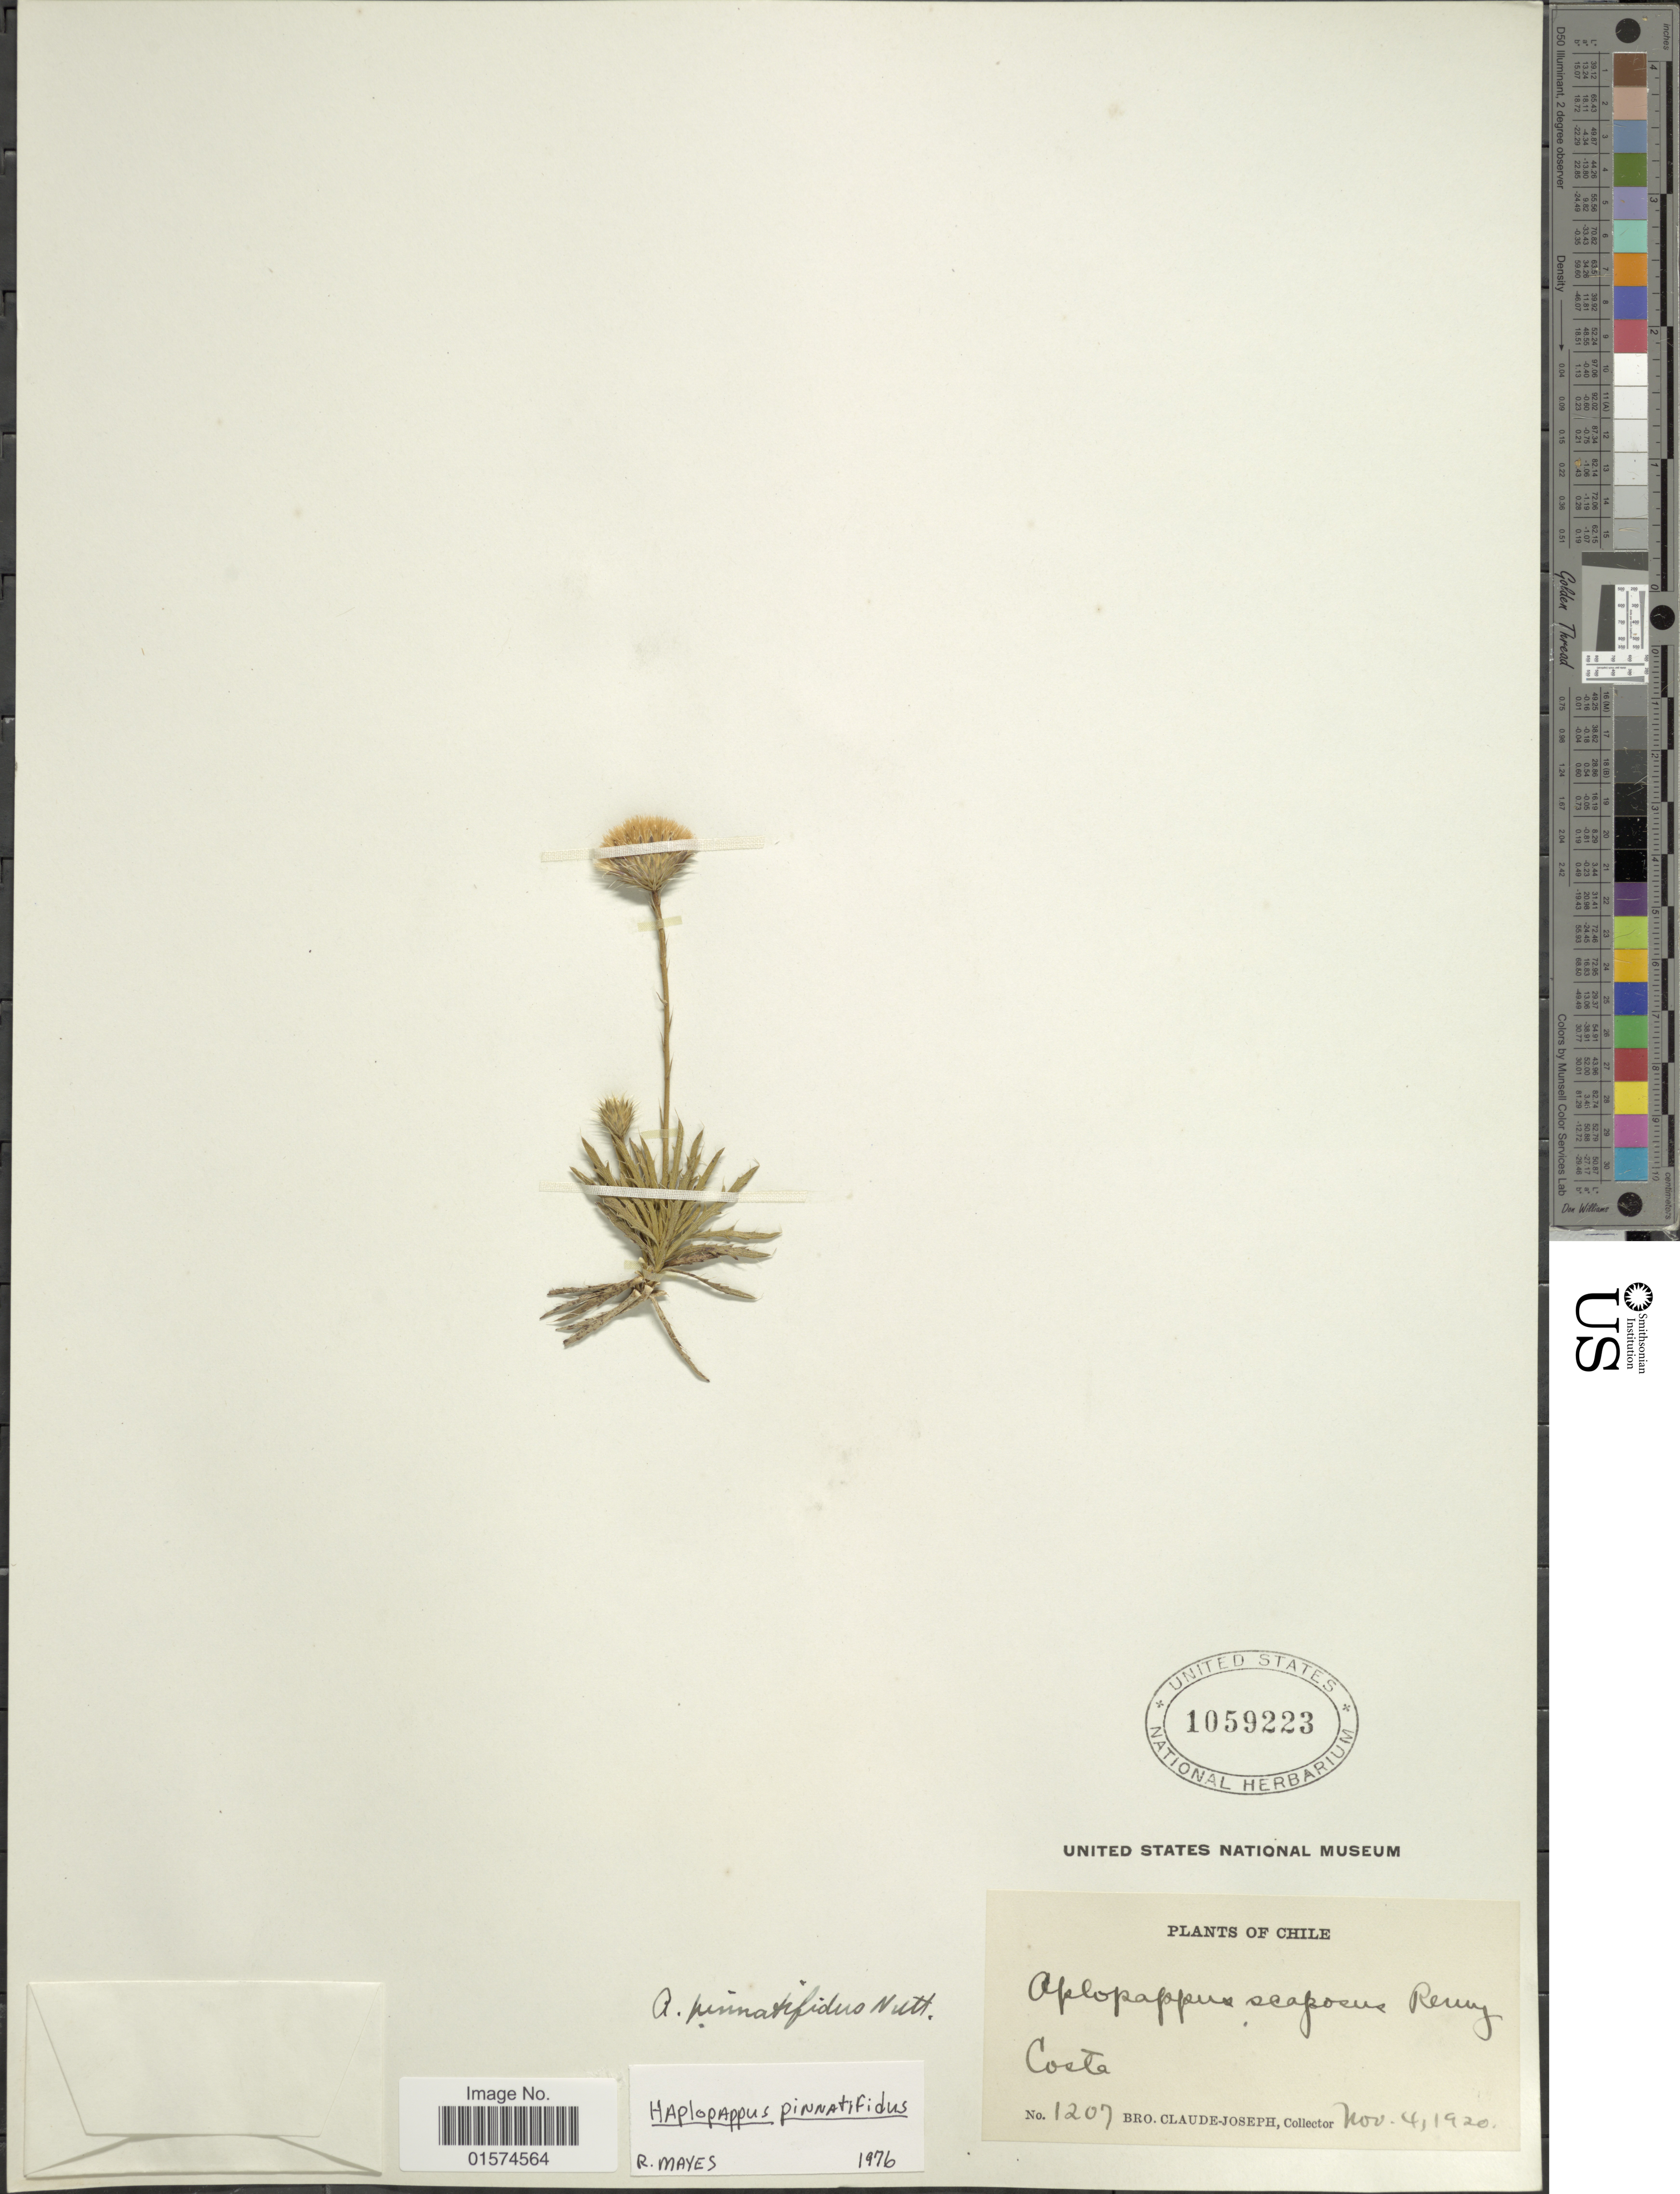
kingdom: Plantae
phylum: Tracheophyta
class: Magnoliopsida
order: Asterales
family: Asteraceae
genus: Haplopappus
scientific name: Haplopappus pinnatifidus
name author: Nutt.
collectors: Bro. Claude-Joseph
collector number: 1207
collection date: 1920-11-04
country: Chile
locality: Costa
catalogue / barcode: US 1059223